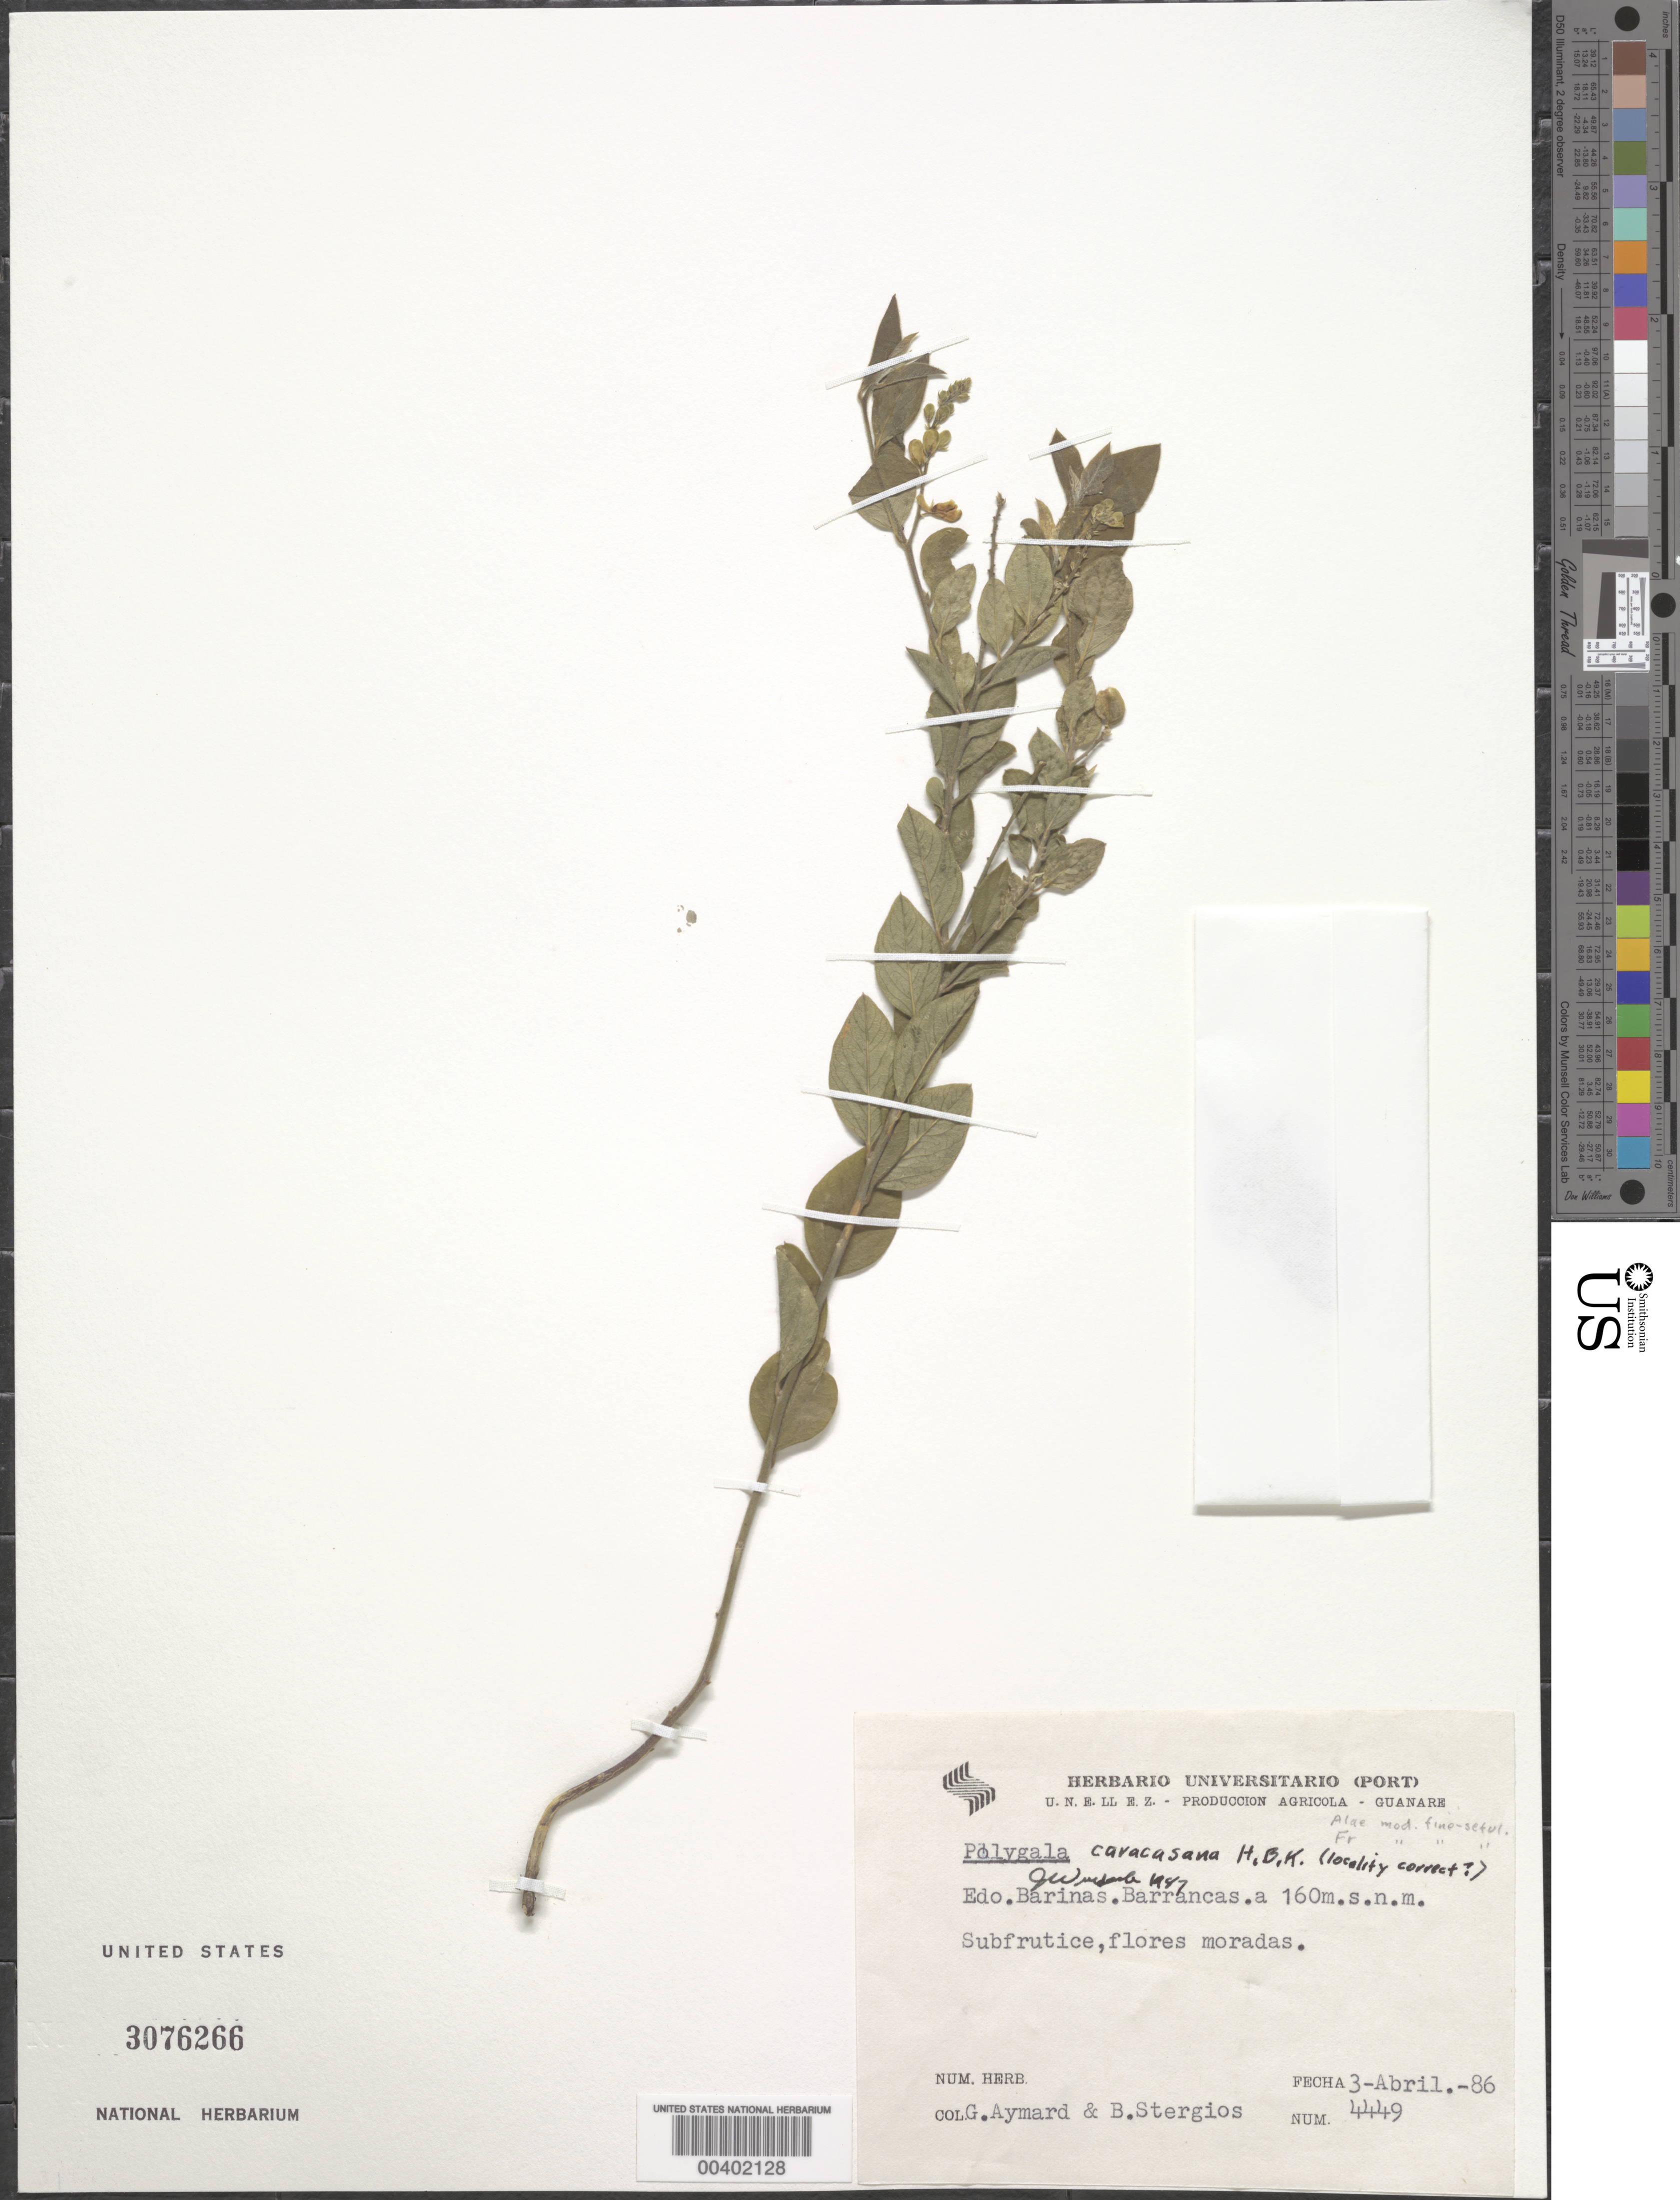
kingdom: Plantae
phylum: Tracheophyta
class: Magnoliopsida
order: Fabales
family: Polygalaceae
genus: Hebecarpa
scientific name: Hebecarpa caracasana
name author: (Kunth) J.R. Abbott & J.F.B. Pastore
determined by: Strong, Mark T., (BOT), Smithsonian Institution - National Museum of Natural History (UNITED STATES)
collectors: G. A. Aymard & B. G. Stergios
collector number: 4449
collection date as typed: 03 Apr 1986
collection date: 1986-04-03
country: Venezuela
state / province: Barinas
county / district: Pedraza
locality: Barrancas Barrancas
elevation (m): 160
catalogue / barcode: US 3076266